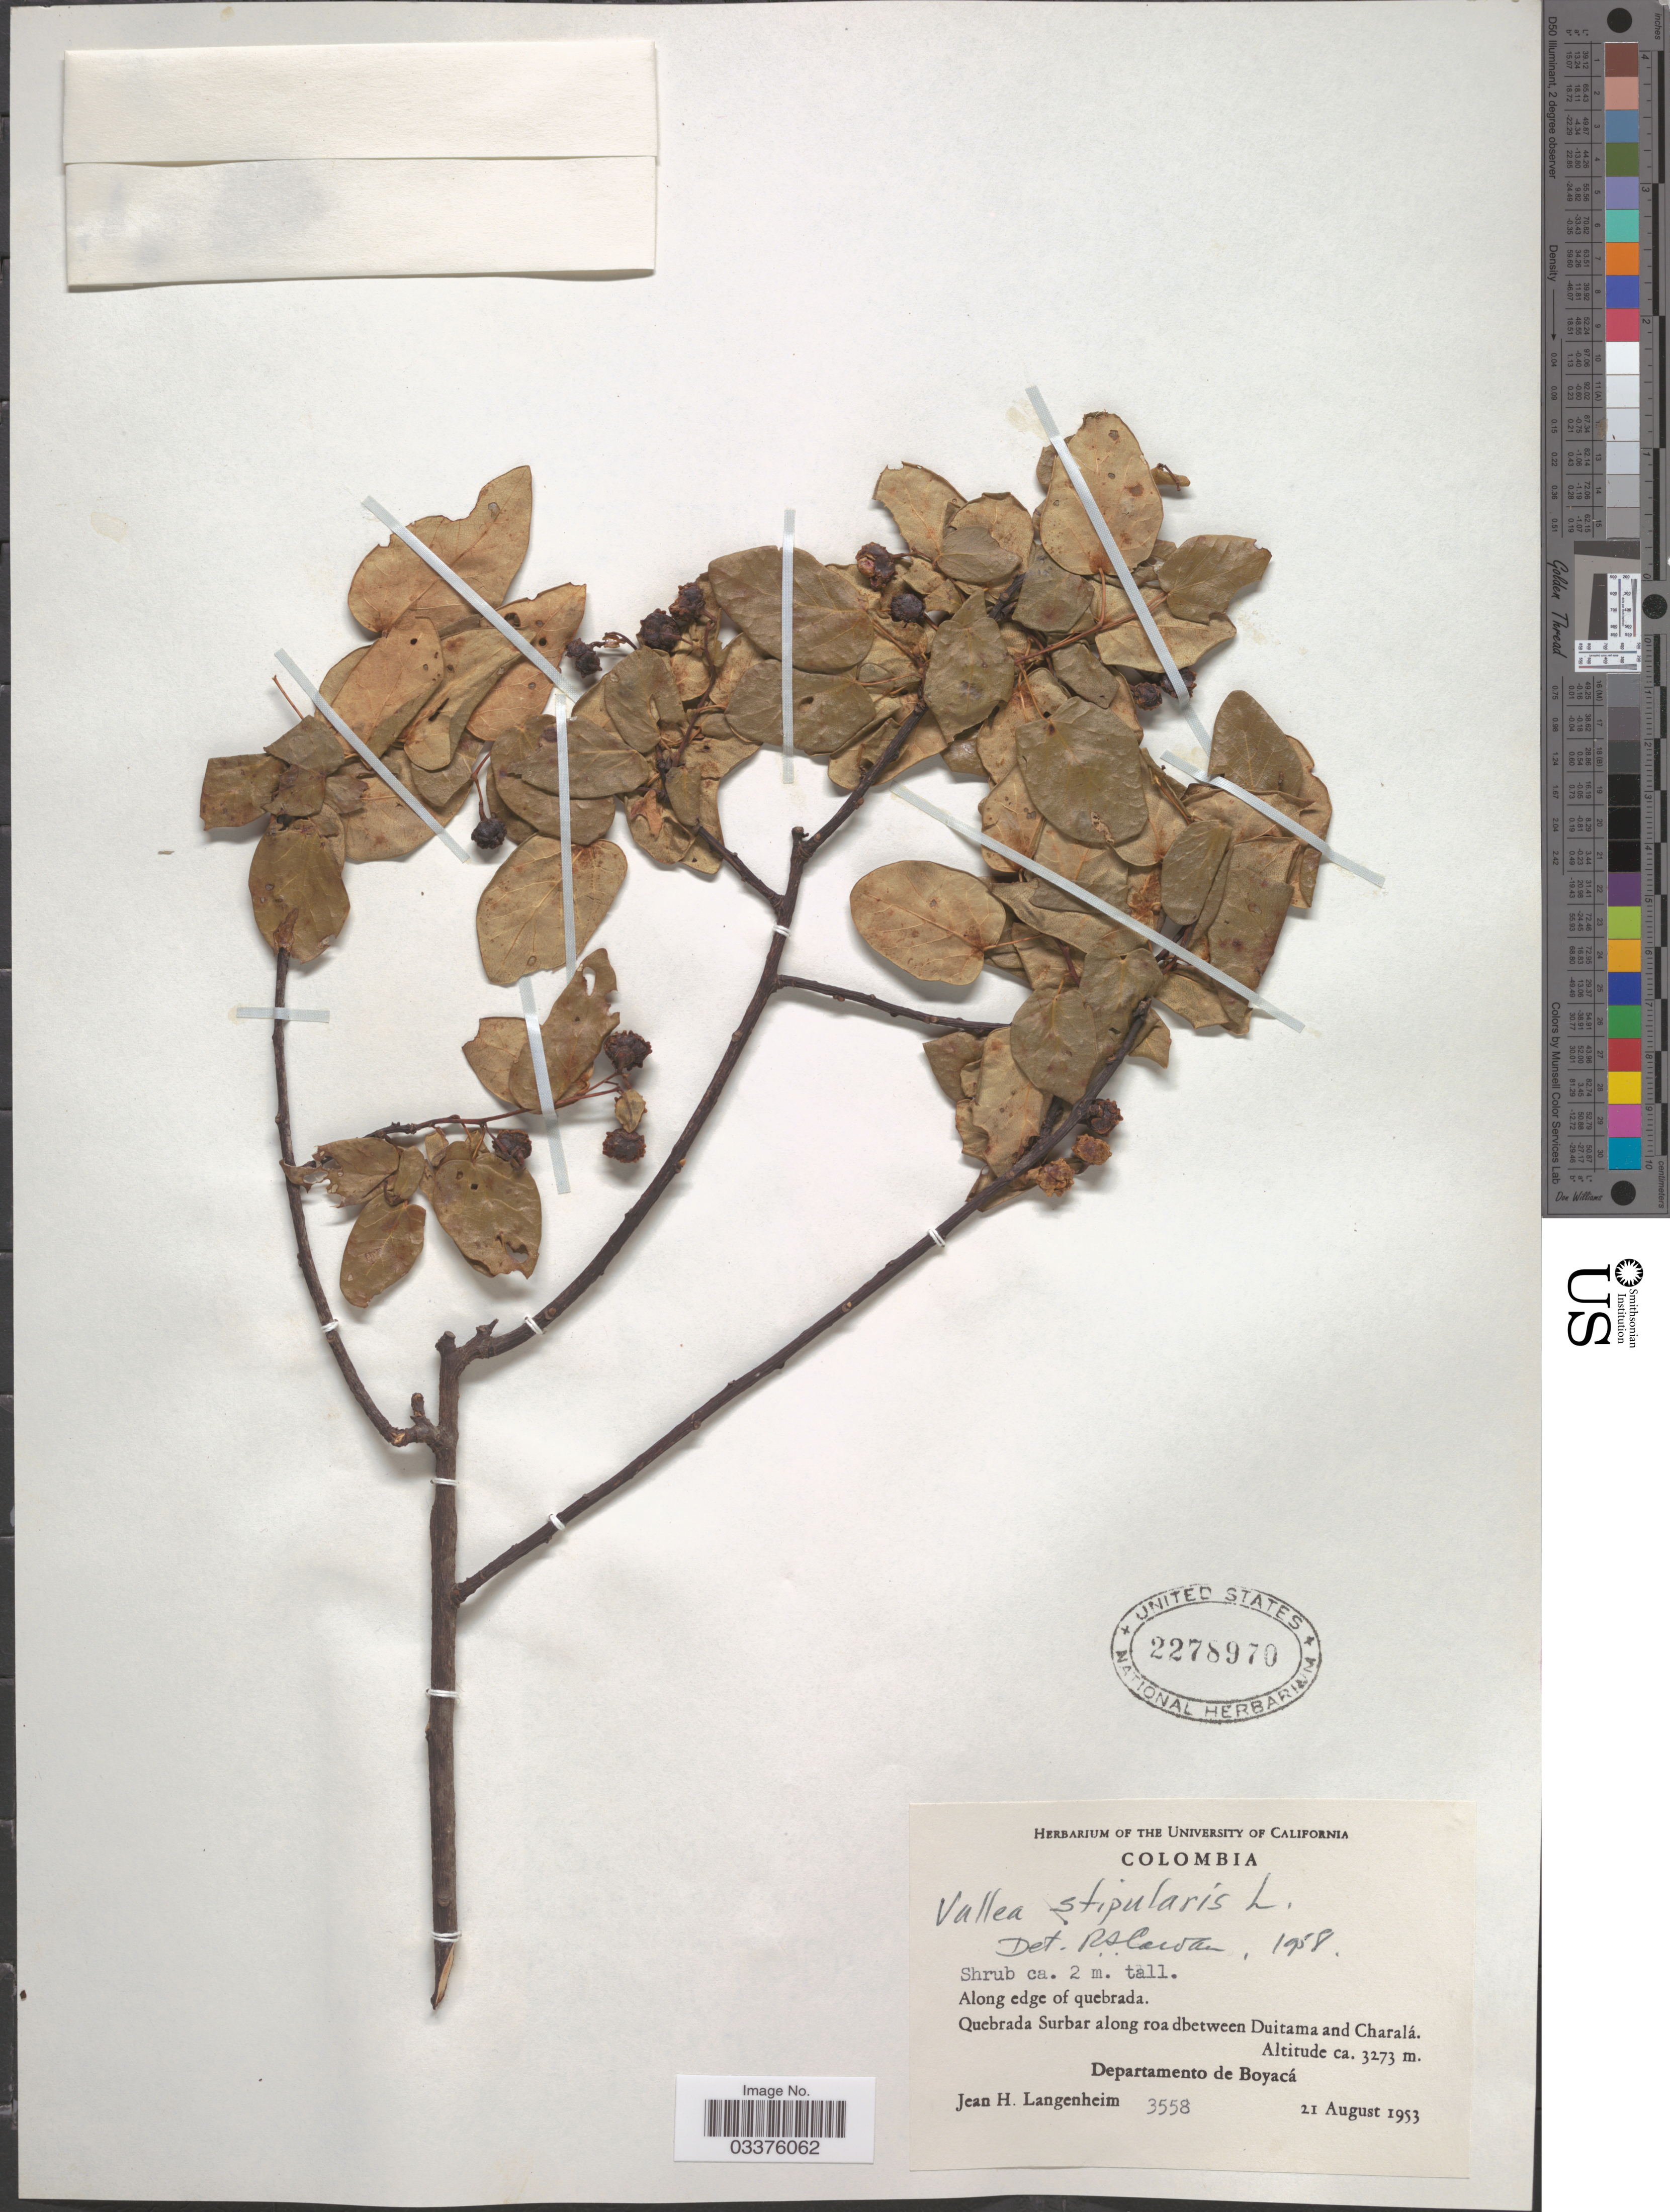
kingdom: Plantae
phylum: Tracheophyta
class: Magnoliopsida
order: Oxalidales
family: Elaeocarpaceae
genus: Vallea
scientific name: Vallea stipularis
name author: L. f.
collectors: J. H. Langenheim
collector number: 3558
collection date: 1953-08-21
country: Colombia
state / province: Boyacá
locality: Along edge of quebrada, Quebrada Surbar along road between Duitama and Charalá, Departamento de Boyacá.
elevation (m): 3273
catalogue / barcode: US 2278970